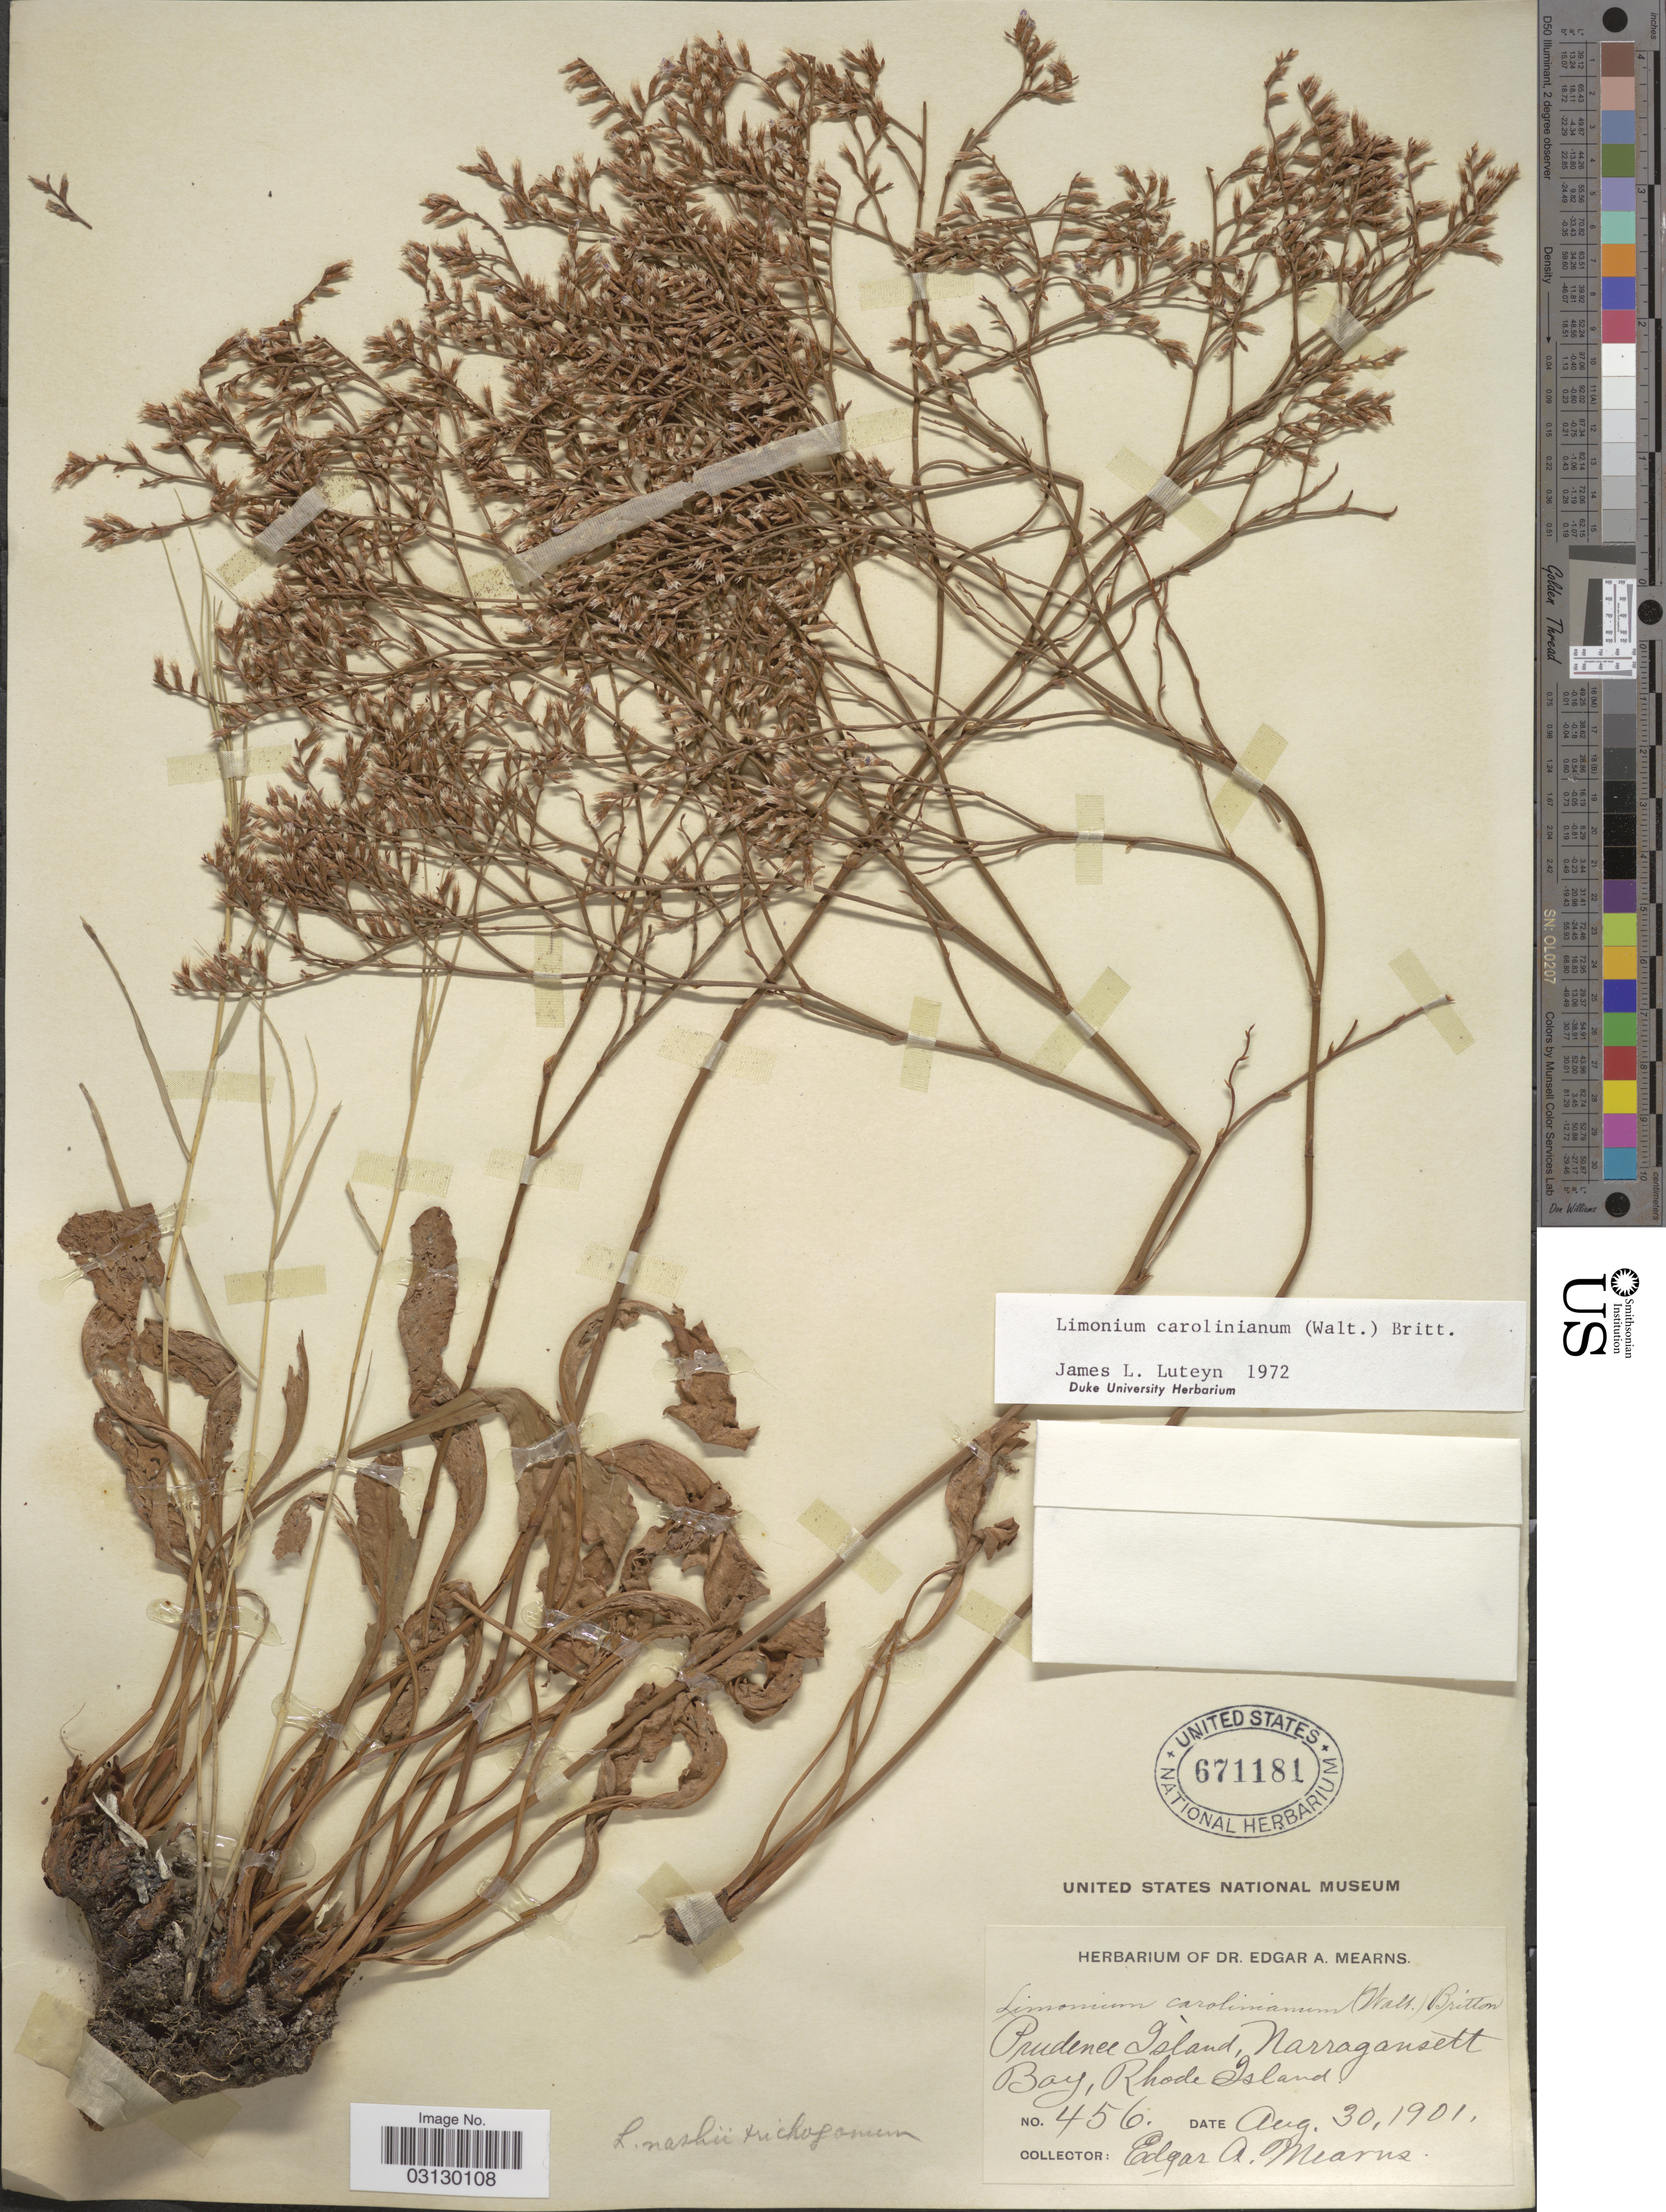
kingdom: Plantae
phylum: Tracheophyta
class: Magnoliopsida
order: Caryophyllales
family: Plumbaginaceae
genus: Limonium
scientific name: Limonium carolinianum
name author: (Walter) Britton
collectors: E. A. Mearns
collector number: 456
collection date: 1901-08-30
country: United States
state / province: Rhode Island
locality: Prudence Island, Narragansett Bay.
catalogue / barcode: US 671181